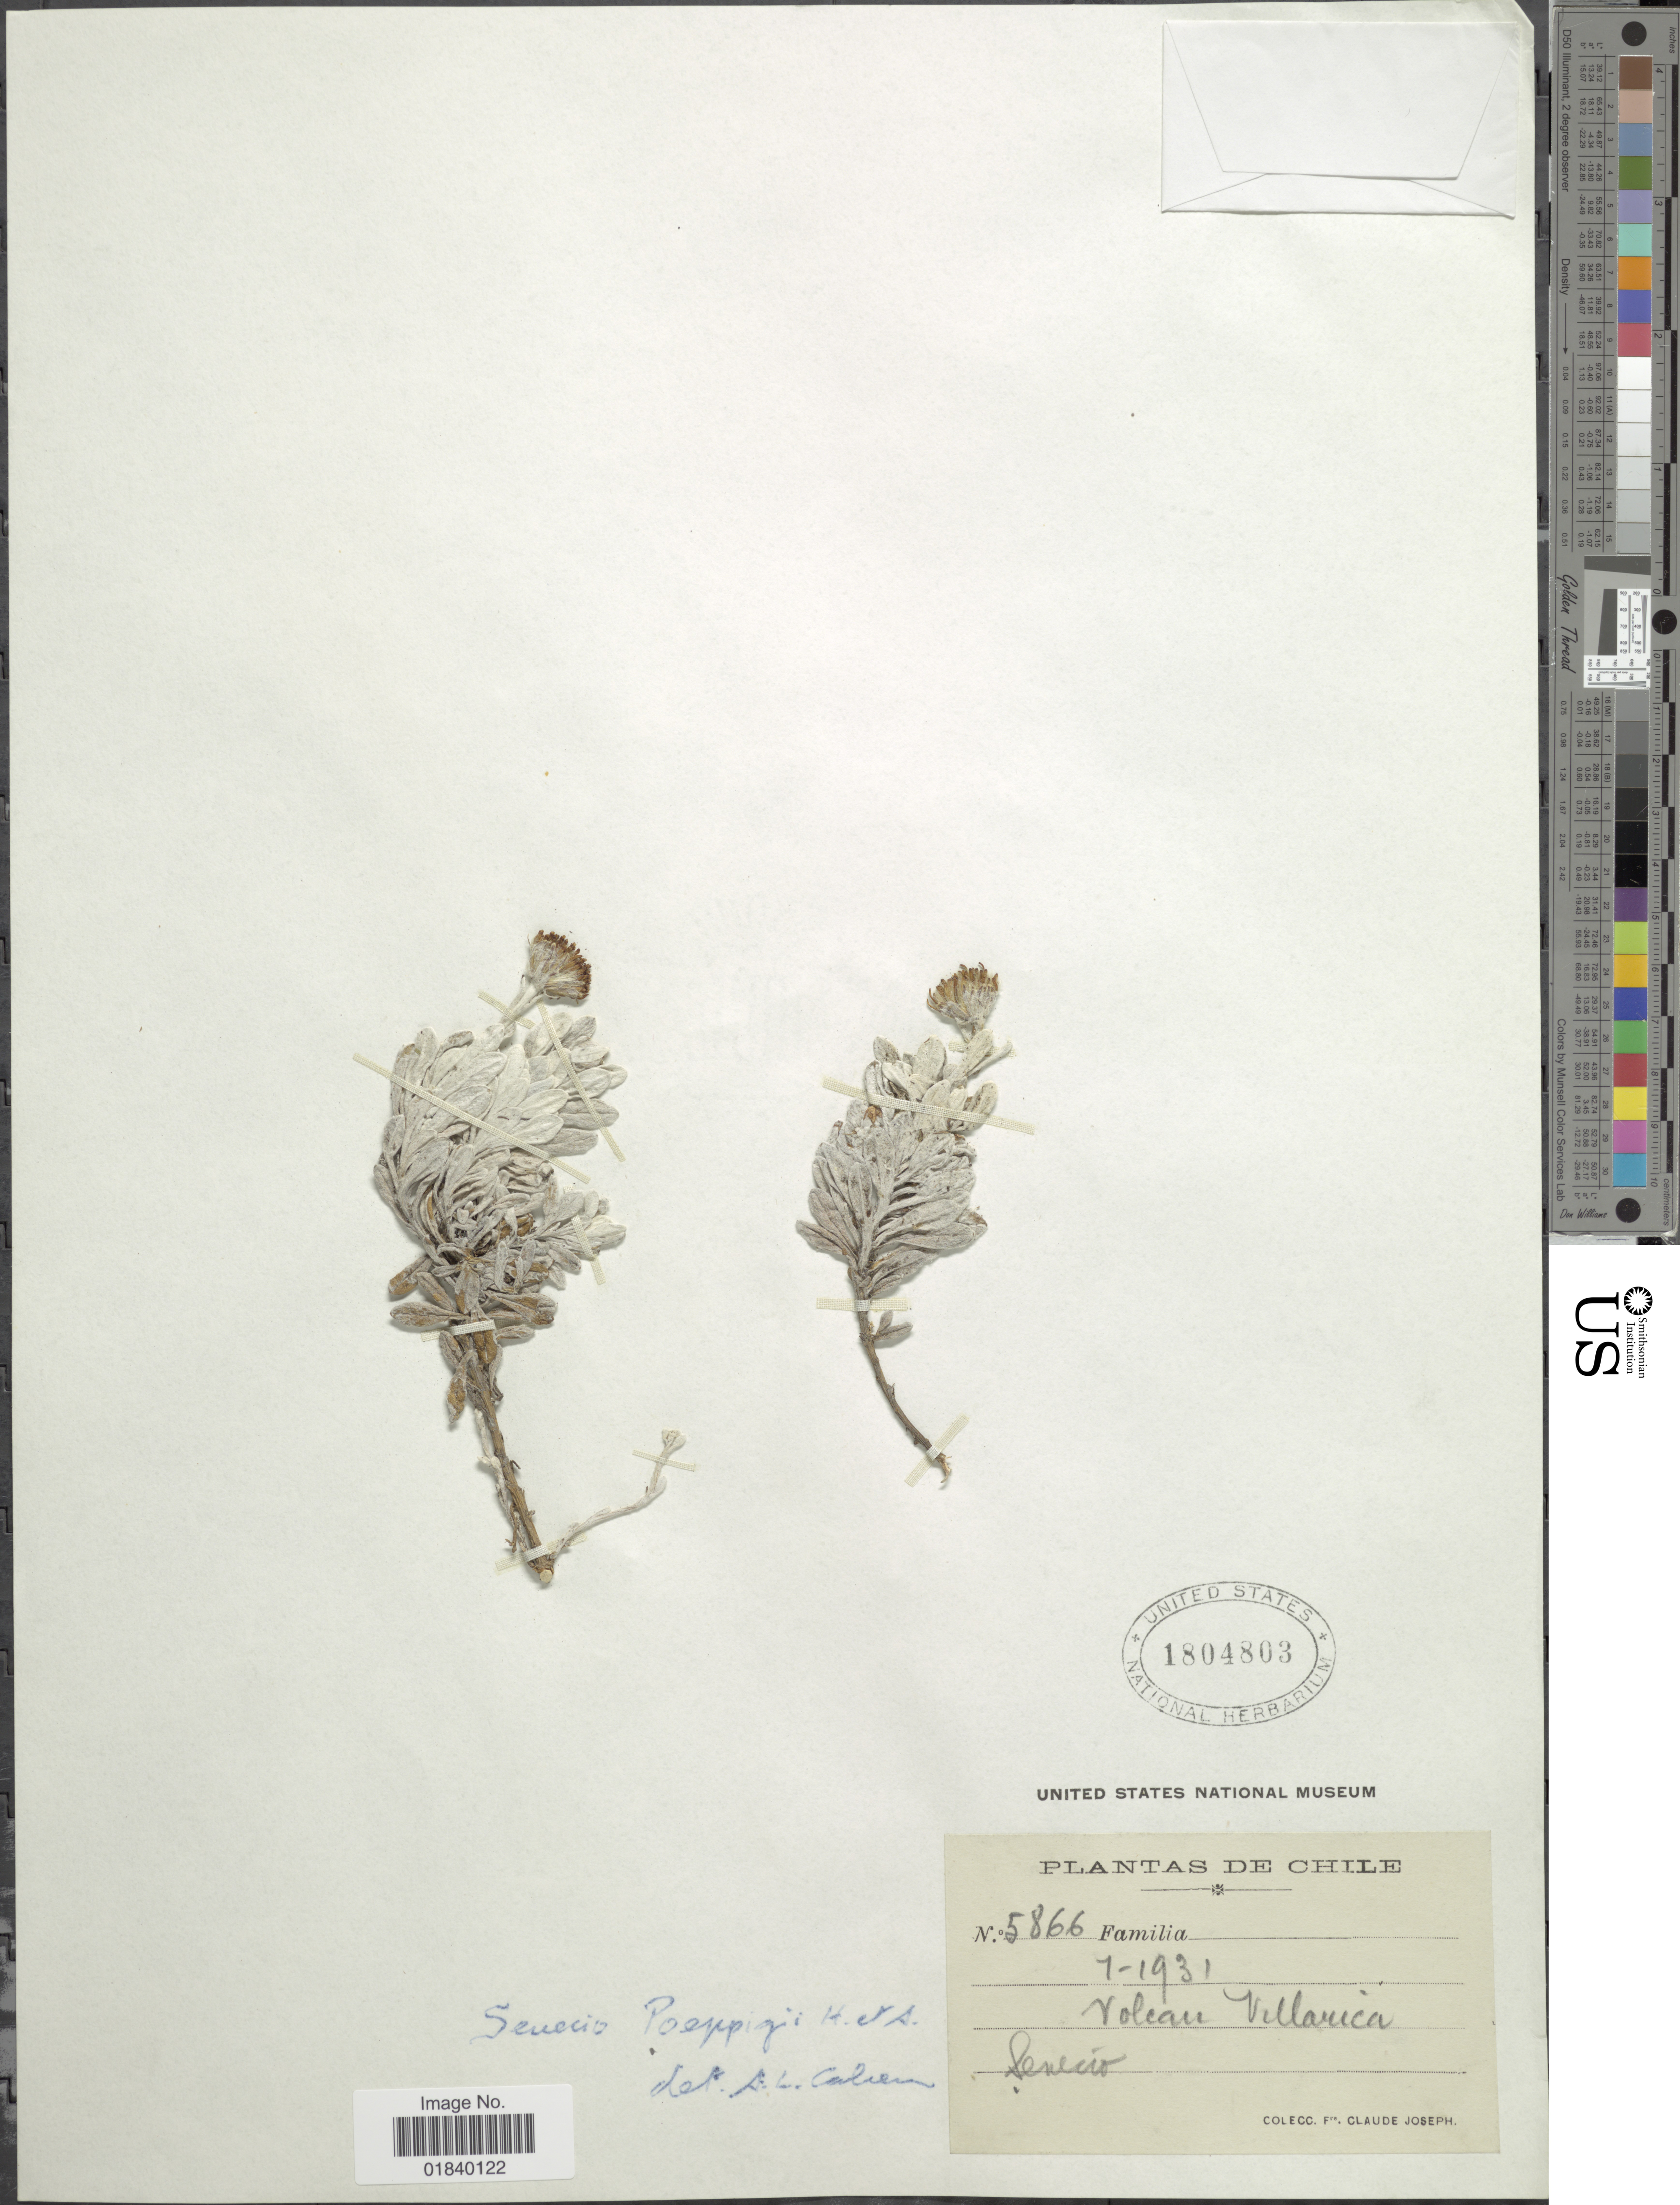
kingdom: Plantae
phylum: Tracheophyta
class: Magnoliopsida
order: Asterales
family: Asteraceae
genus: Senecio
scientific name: Senecio poeppigii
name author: (DC.) Cuatrec.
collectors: Bro. Claude-Joseph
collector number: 5866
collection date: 1931-01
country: Chile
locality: Volcan Villarica.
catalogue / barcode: US 1804803